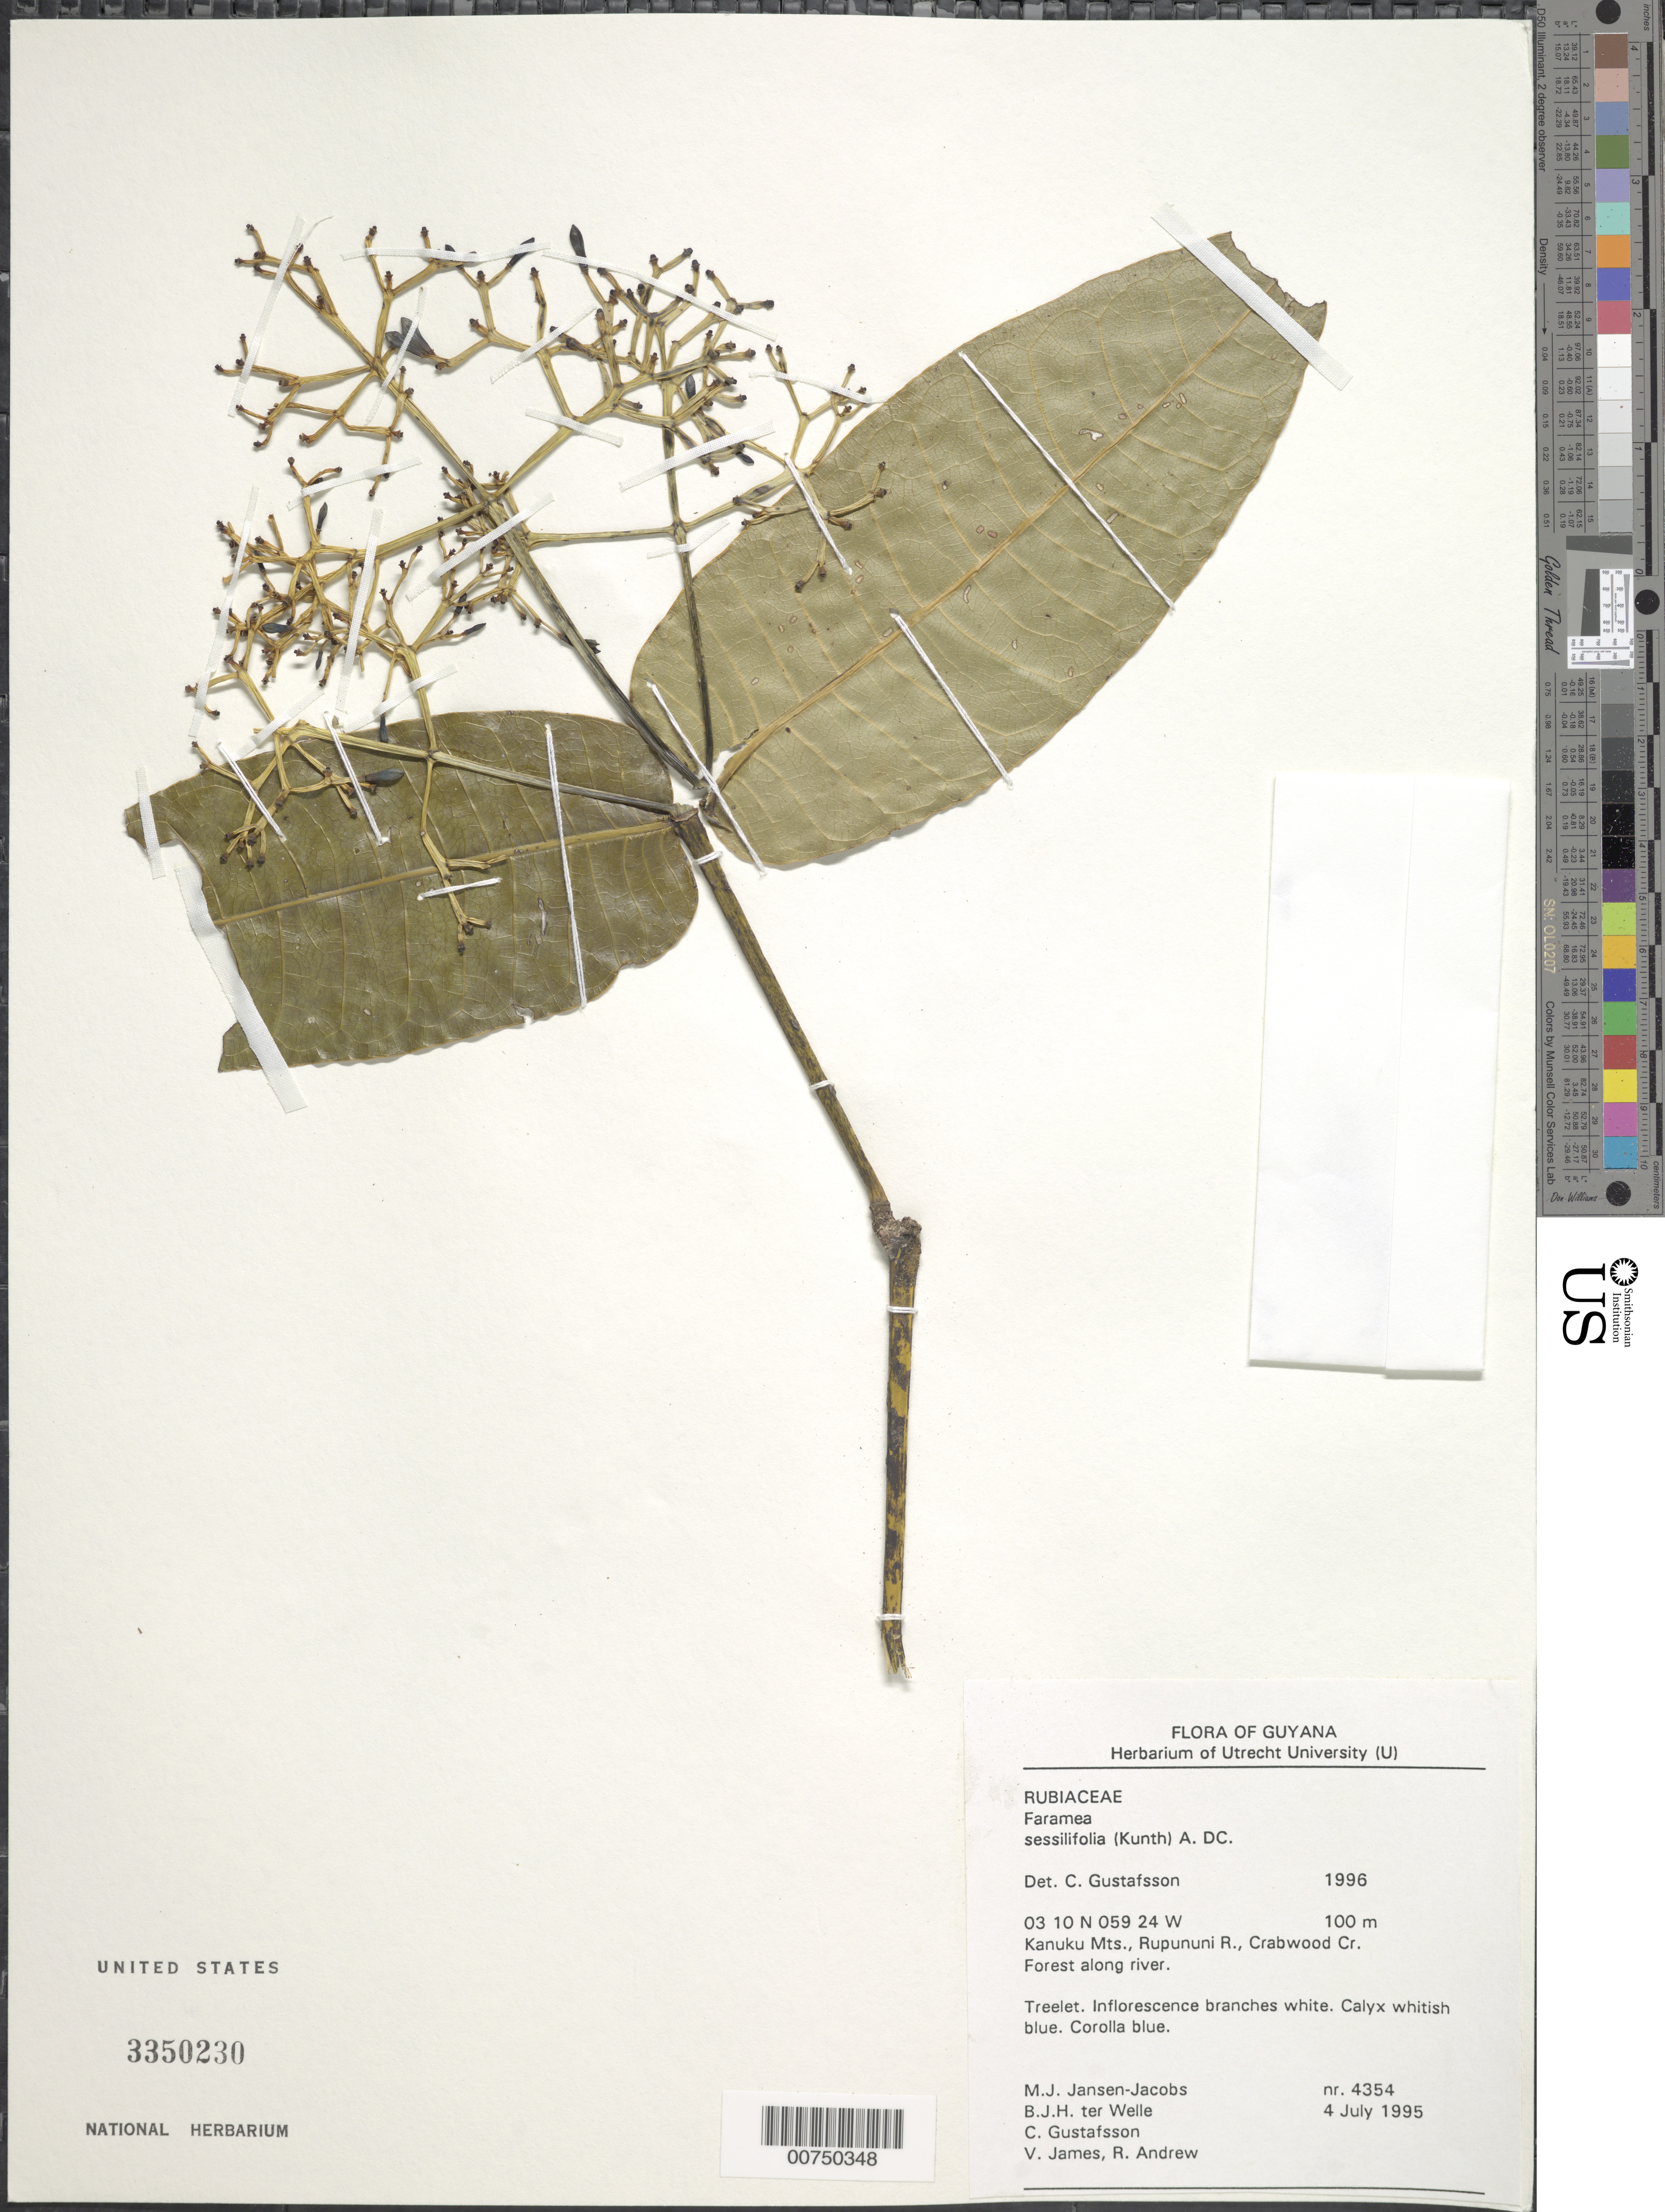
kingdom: Plantae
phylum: Tracheophyta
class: Magnoliopsida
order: Gentianales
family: Rubiaceae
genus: Faramea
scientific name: Faramea sessilifolia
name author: (Kunth) DC.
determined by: Gustafsson, C. G. R.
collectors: M. J. Jansen-Jacobs, B. Welle, C. G. Gustafsson, V. James & R. Andrew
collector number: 4354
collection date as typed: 4-Jul-95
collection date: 1995-07-04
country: Guyana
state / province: U. Takutu-U. Essequibo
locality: Crabwood Creek, Rupununi River, Kanuku Mts.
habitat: Forest along river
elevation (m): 100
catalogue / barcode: US 3350230